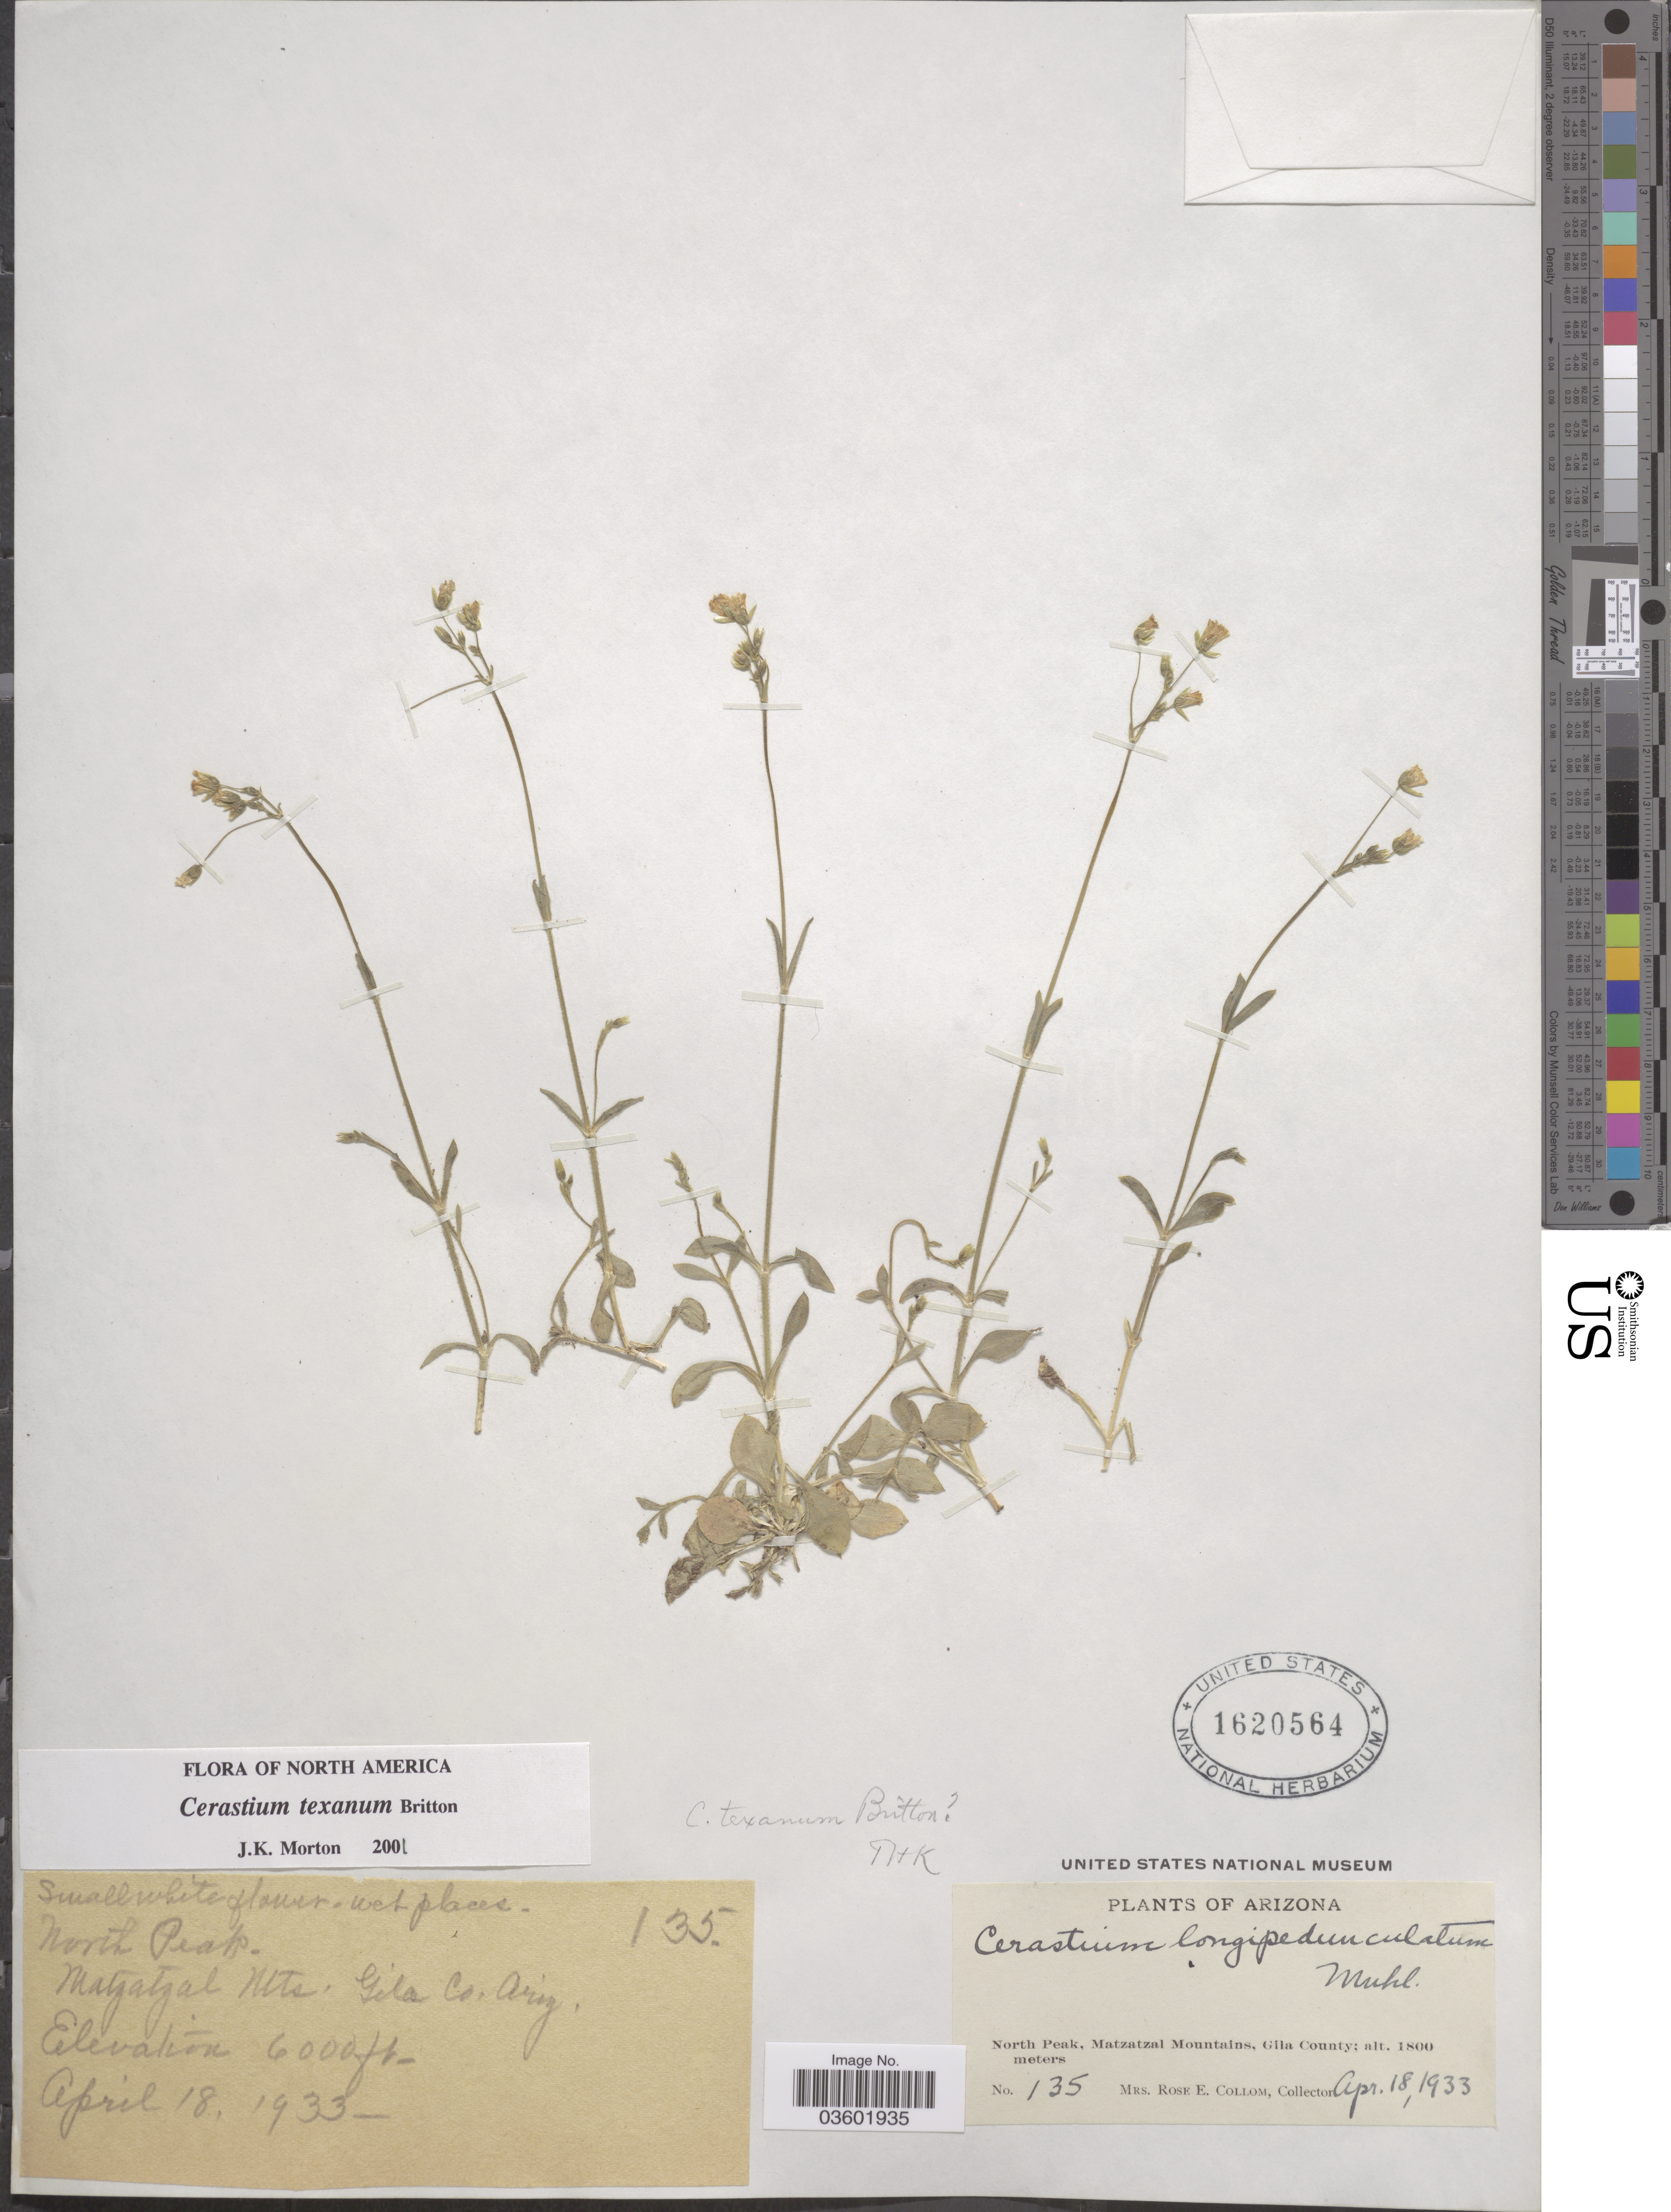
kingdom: Plantae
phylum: Tracheophyta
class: Magnoliopsida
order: Caryophyllales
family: Caryophyllaceae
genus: Cerastium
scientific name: Cerastium texanum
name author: Britton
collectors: R. E. Collom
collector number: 135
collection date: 1933-04-18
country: United States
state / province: Arizona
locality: North Peak, Matzatzal Mountains, Gila County.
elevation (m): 1800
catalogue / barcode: US 1620546